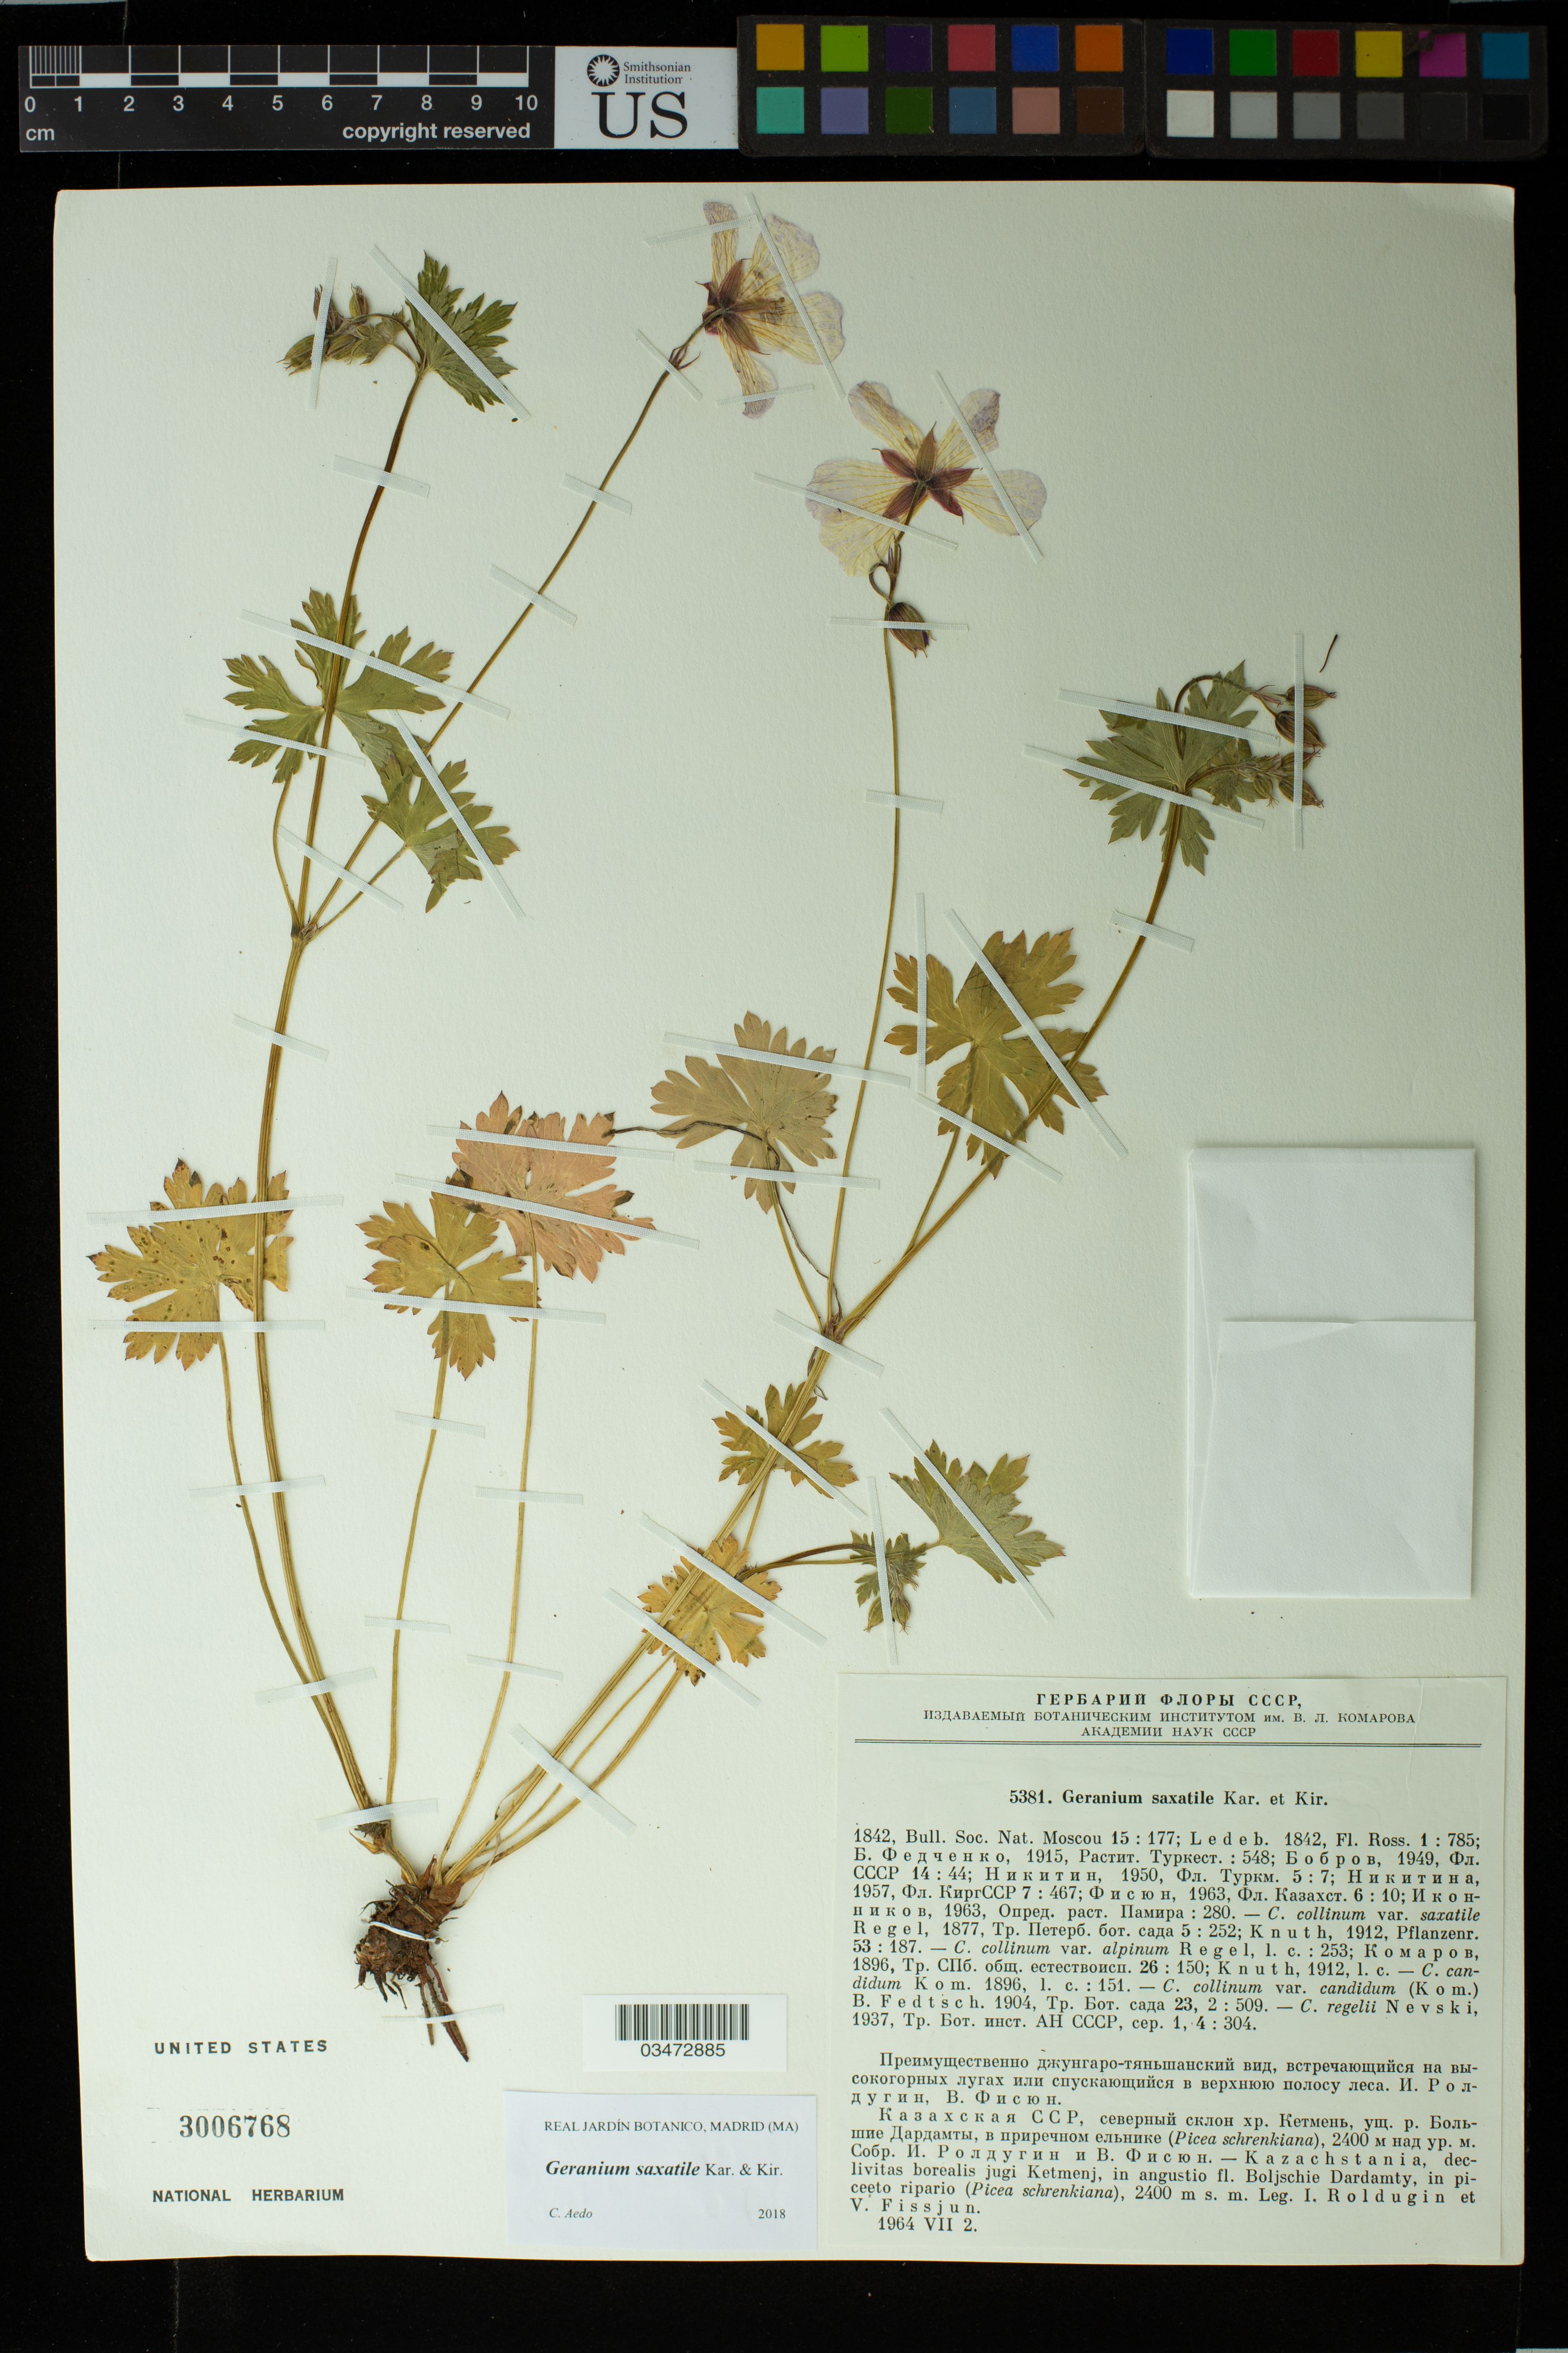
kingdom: Plantae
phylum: Tracheophyta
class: Magnoliopsida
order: Geraniales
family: Geraniaceae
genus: Geranium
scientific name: Geranium saxatile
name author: Kar. & Kir.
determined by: Aedo, C.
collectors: I. Roldugin & V. Fissjun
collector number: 5381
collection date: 1964-07-02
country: Kazakhstan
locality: Kazachstania, declivitas borealis jugi Ketmenj, in angustio fl. Bolischie Dardamty, in piceeto ripario.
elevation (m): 2400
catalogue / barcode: US 3006768